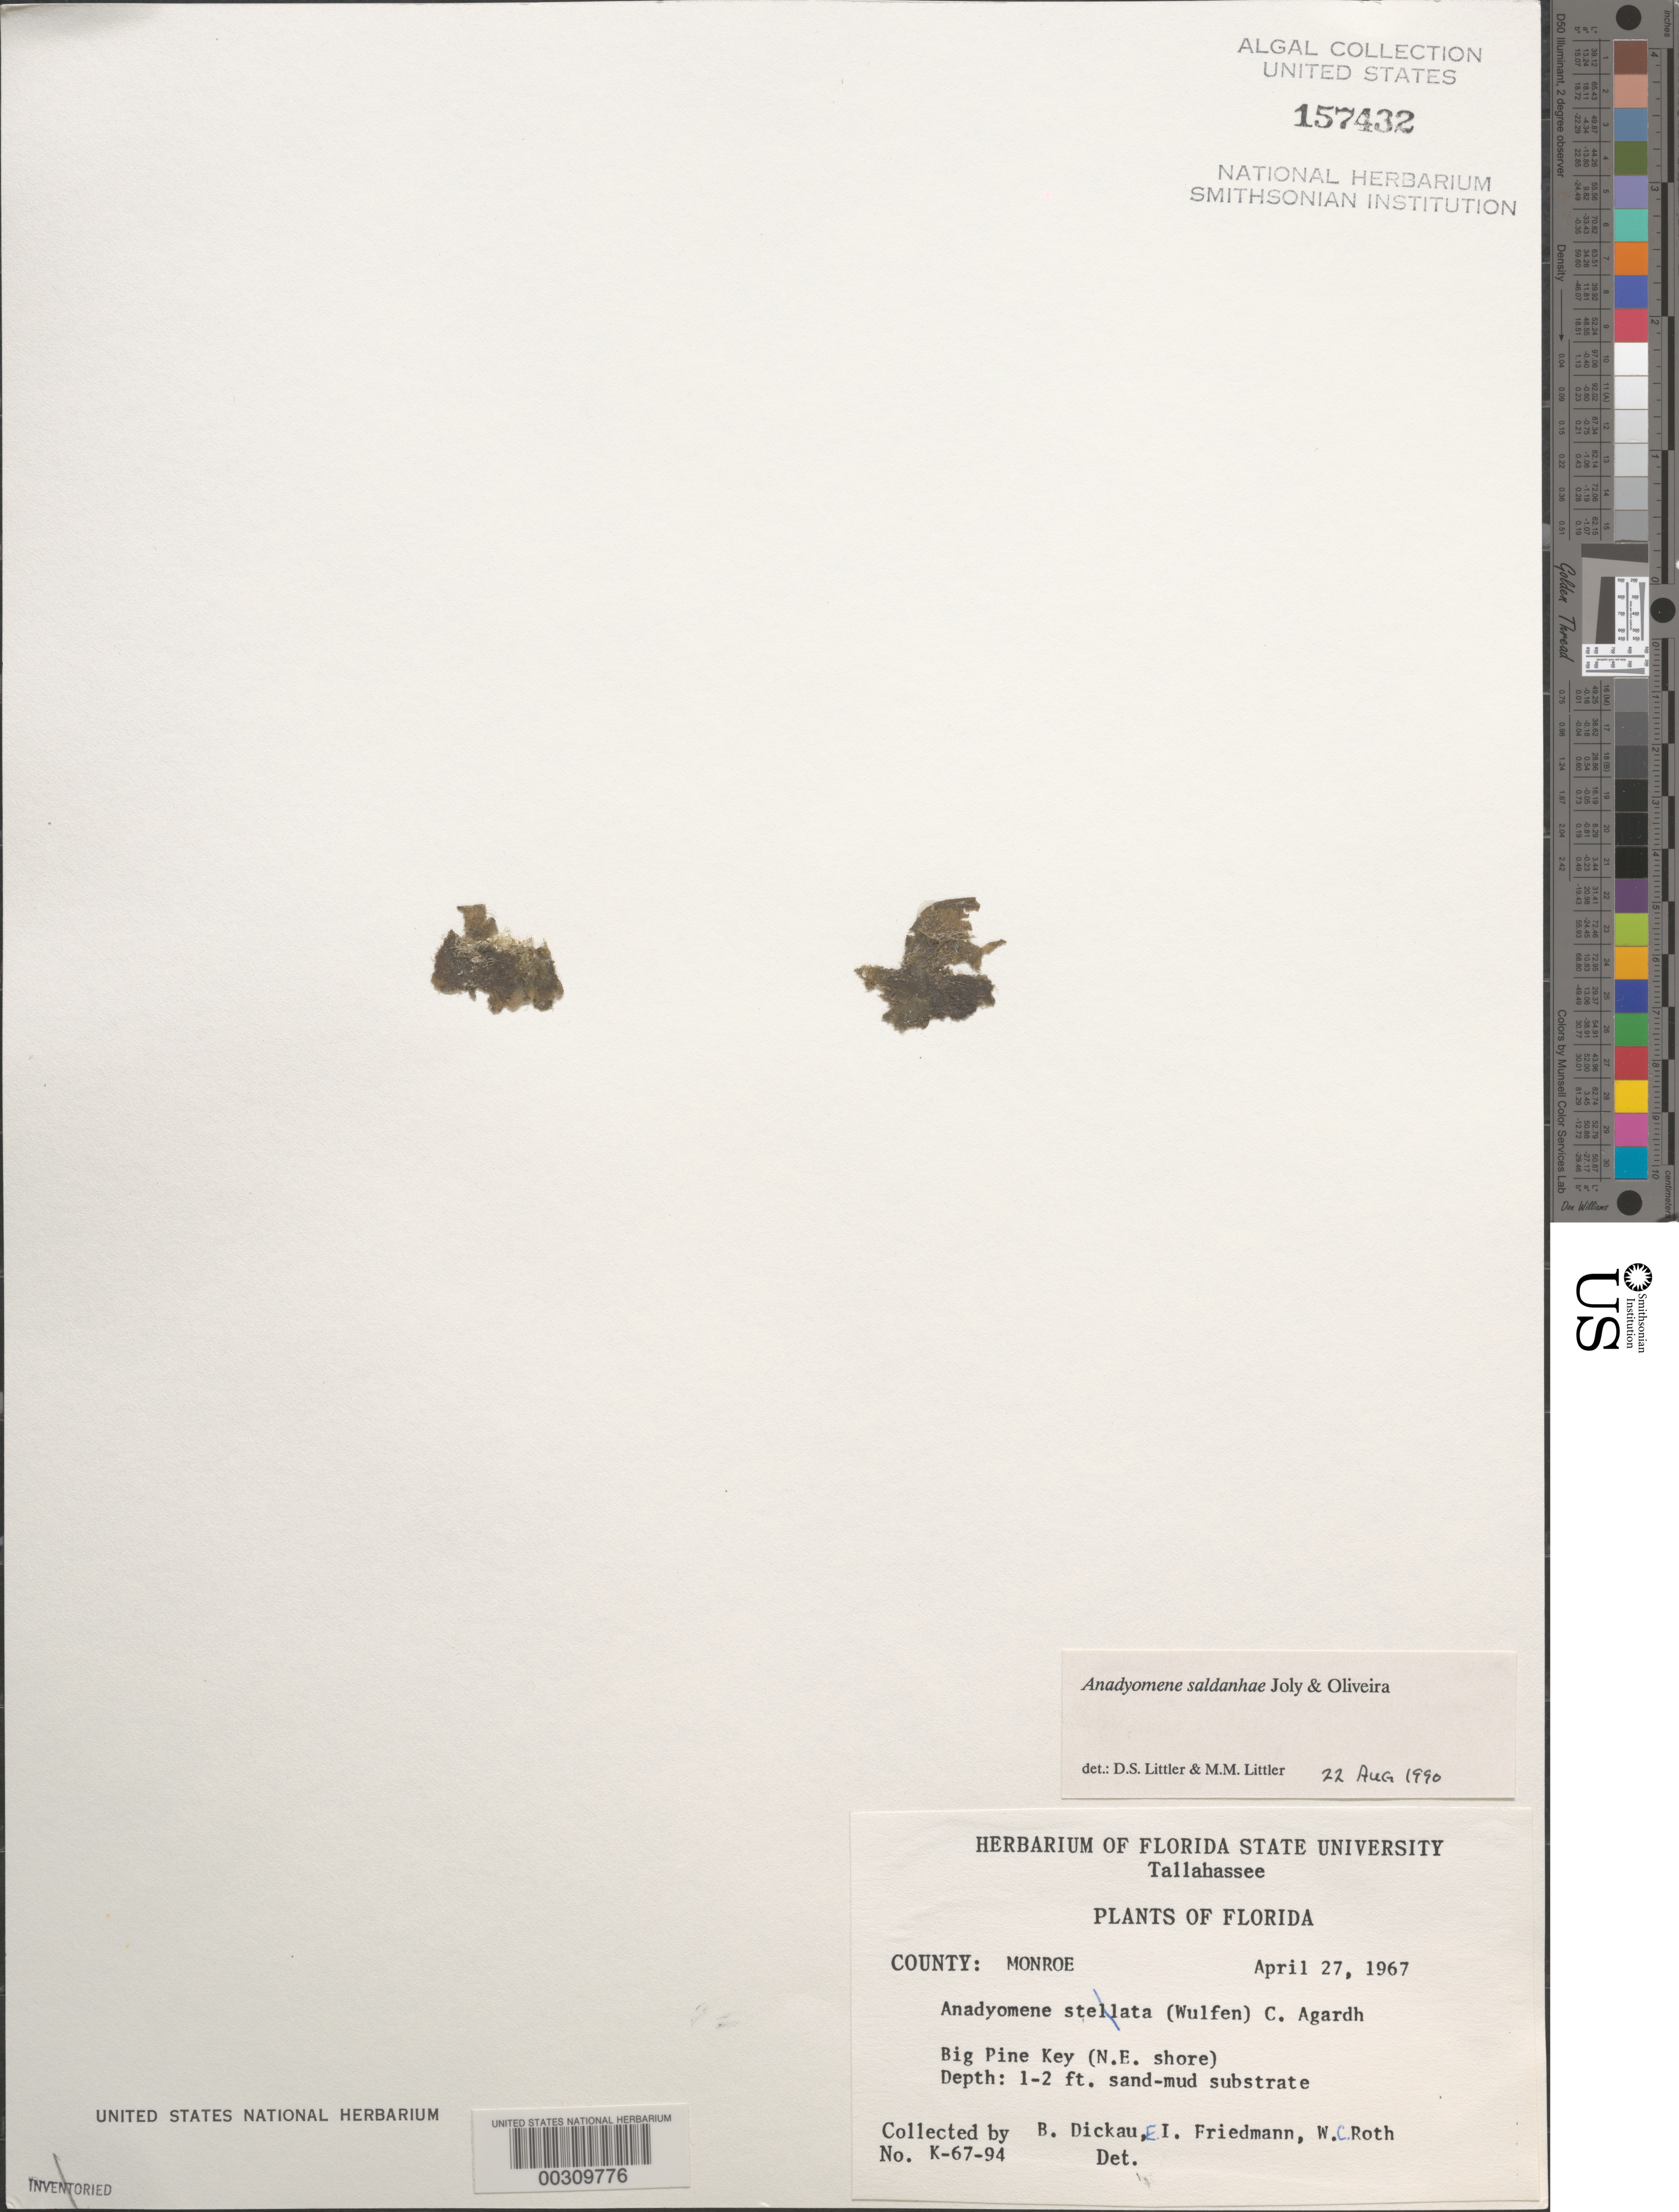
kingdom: Plantae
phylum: Chlorophyta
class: Ulvophyceae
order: Cladophorales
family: Anadyomenaceae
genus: Anadyomene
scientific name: Anadyomene saldanhae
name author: A.B. Joly & E.C. Oliveira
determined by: Littler, D. S.; Littler, M. M.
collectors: B. Dickau, E. Friedmann & W. C. Roth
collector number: K-67-94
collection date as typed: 27 Apr 1967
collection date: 1967-04-27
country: United States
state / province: Florida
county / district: Monroe County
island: Big Pine Key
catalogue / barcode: US 157432